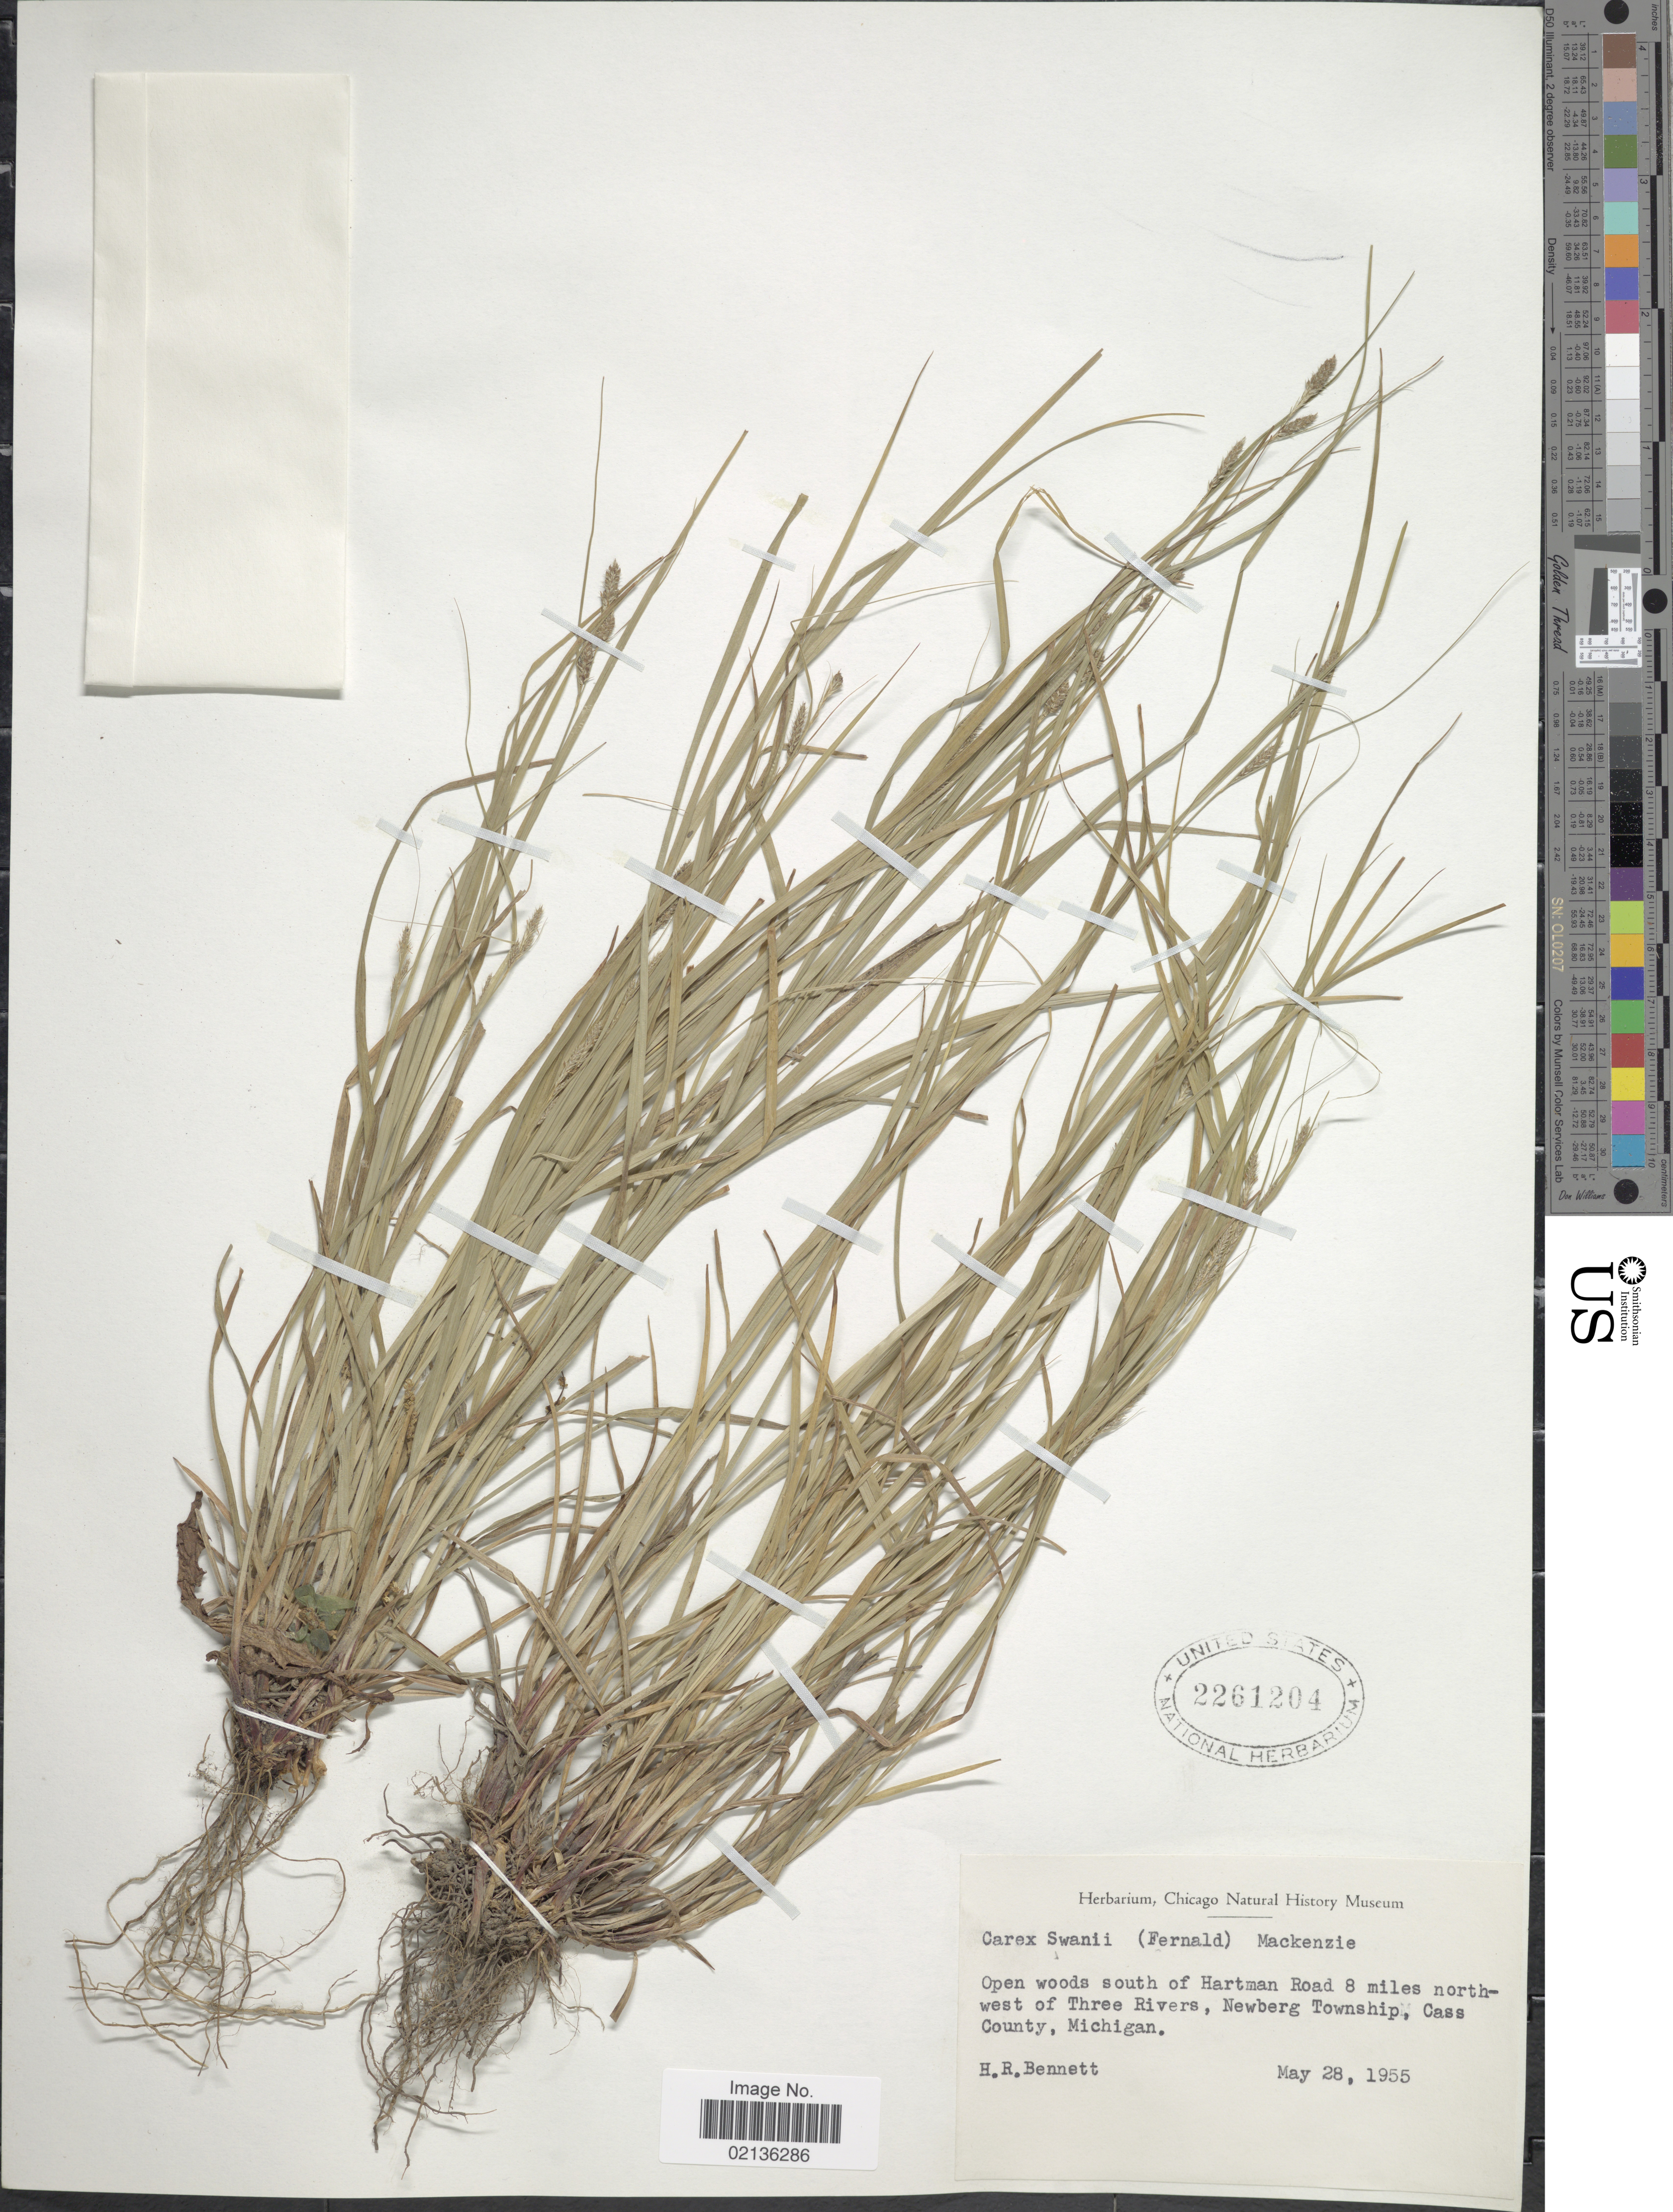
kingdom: Plantae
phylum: Tracheophyta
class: Liliopsida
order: Poales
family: Cyperaceae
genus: Carex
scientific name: Carex swanii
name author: (Fernald) Mack.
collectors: H. R. Bennett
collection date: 1955-05-28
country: United States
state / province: Michigan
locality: Open woods south of Hartman Road 8 miles northwest of Three Rivers, Newberg Township, Cass County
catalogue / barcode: US 2261204